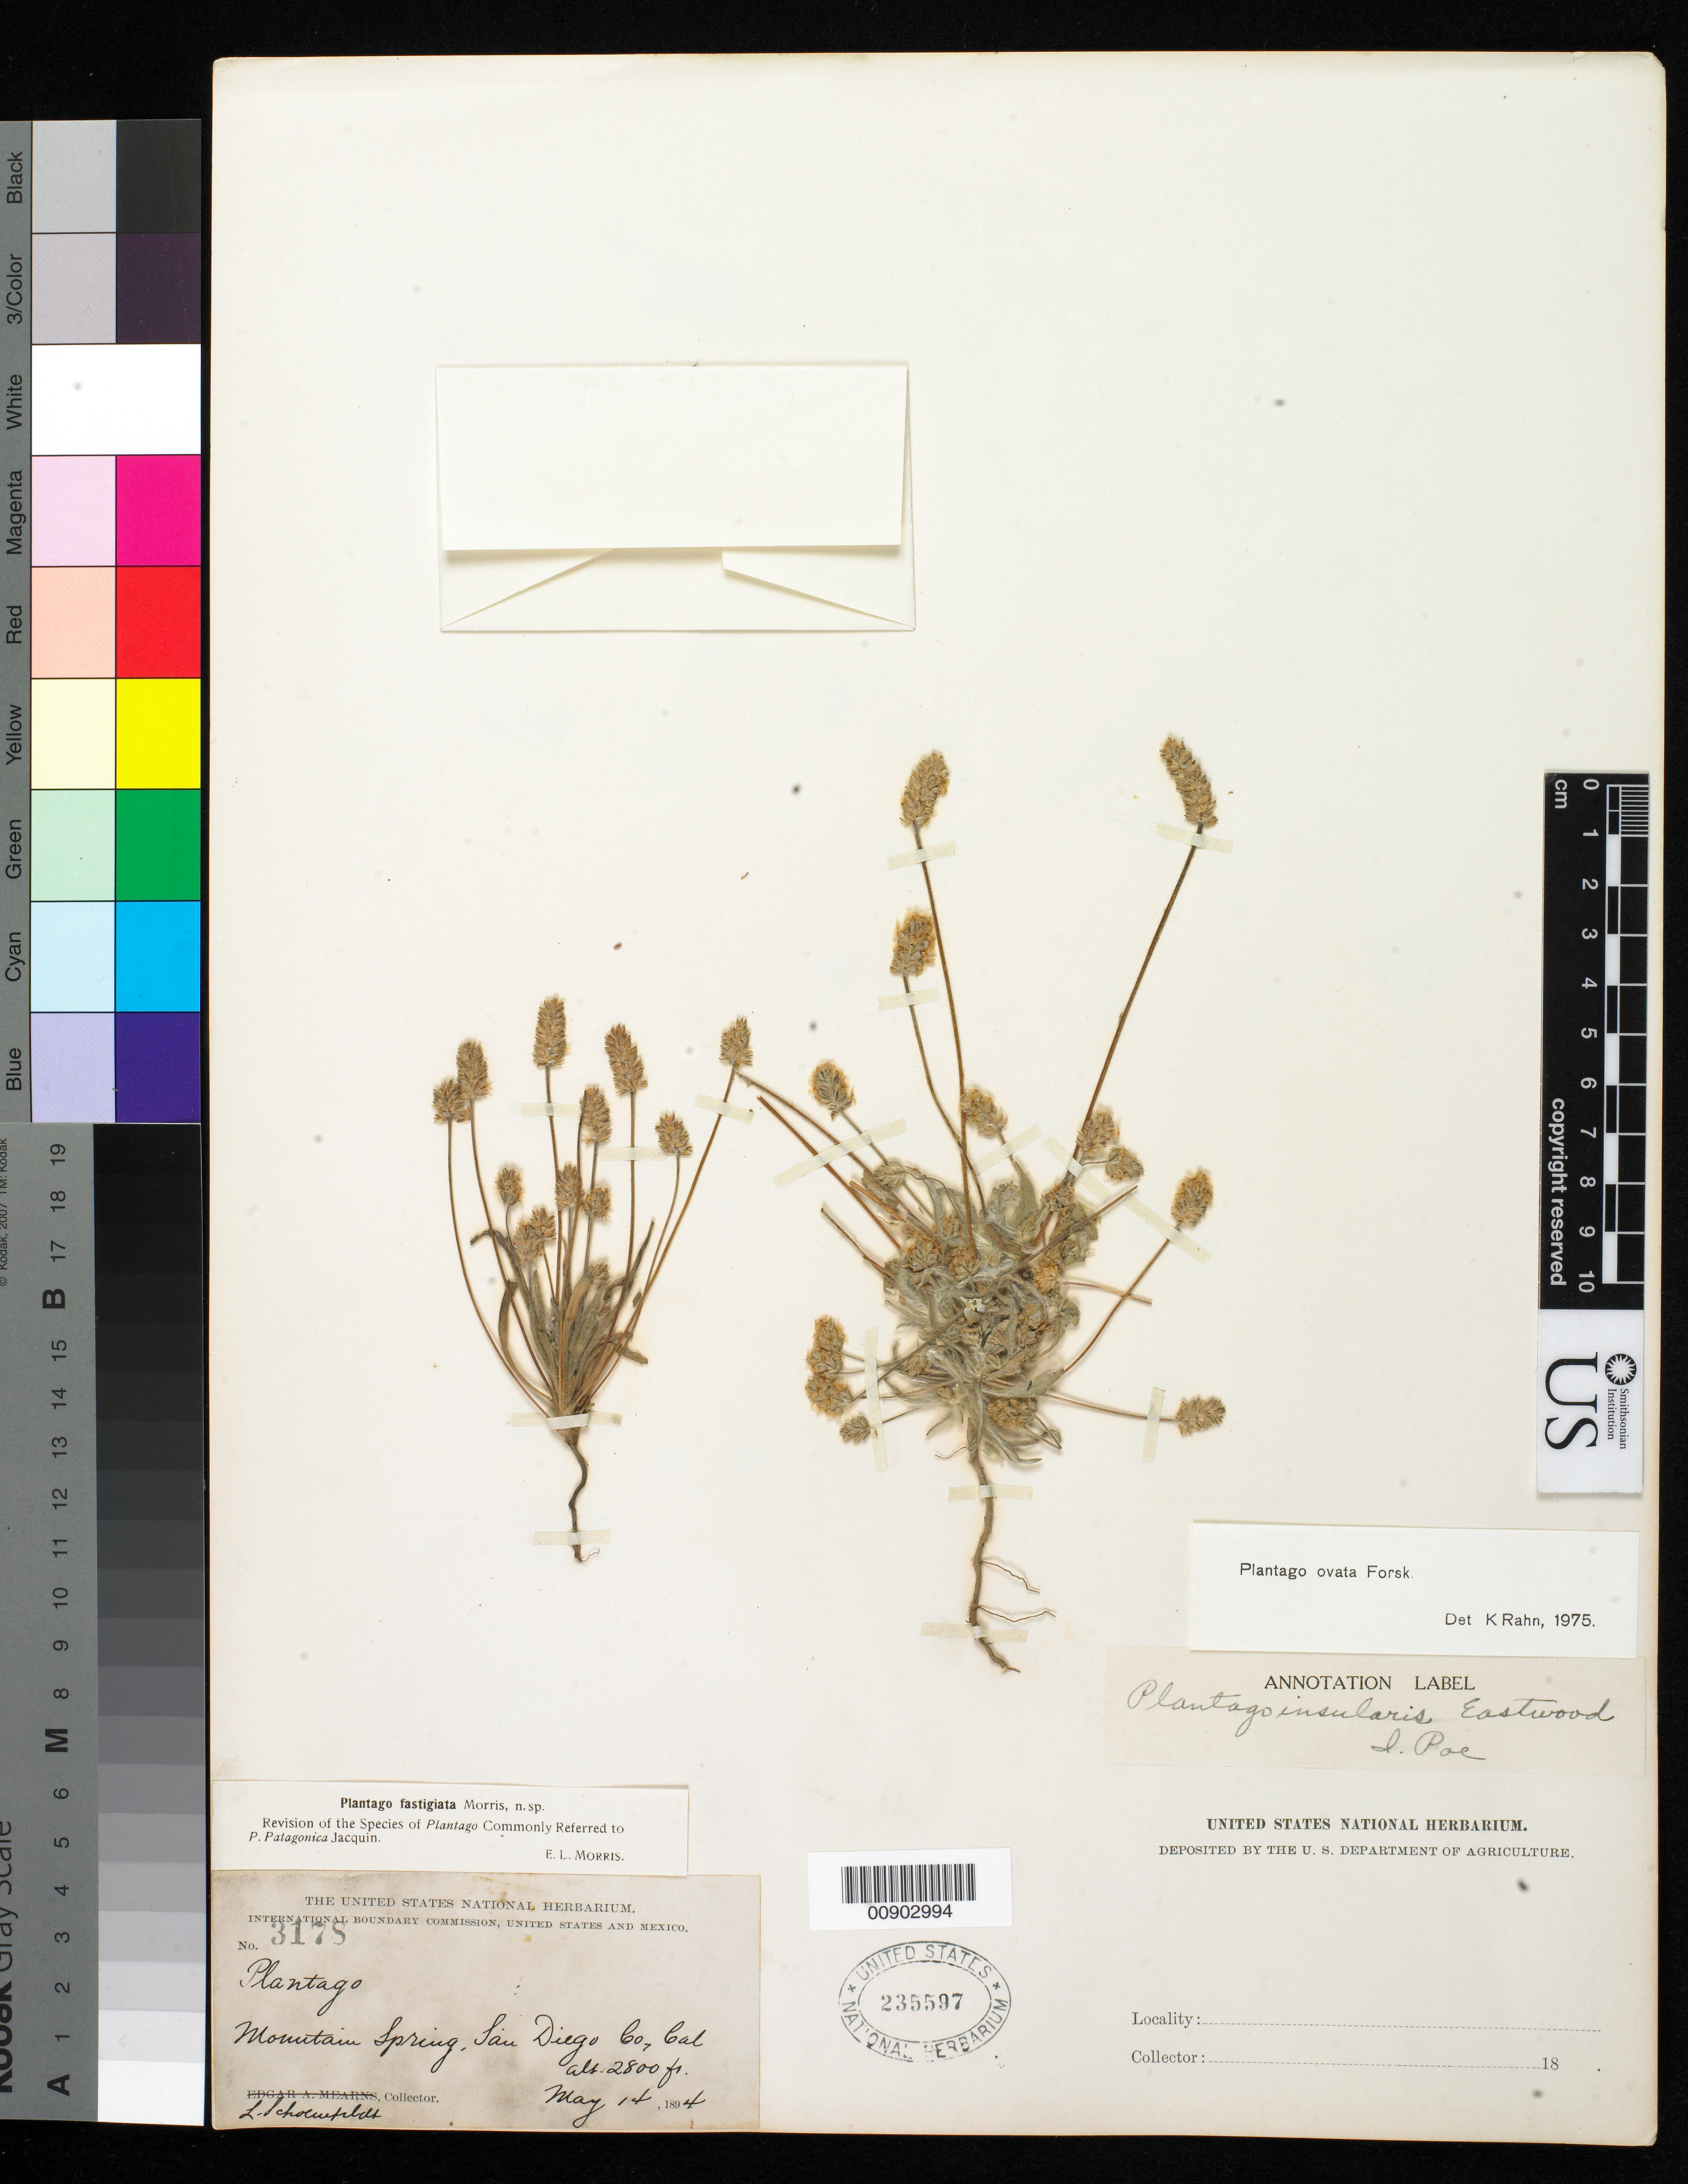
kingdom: Plantae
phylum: Tracheophyta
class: Magnoliopsida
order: Lamiales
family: Plantaginaceae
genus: Plantago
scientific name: Plantago ovata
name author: Forssk.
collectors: L. Schoenfeldt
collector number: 3178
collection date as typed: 14 May 1894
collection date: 1894-05-14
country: United States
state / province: California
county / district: San Diego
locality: Mountain Spring, San Diego County, California.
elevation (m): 853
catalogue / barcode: US 235597